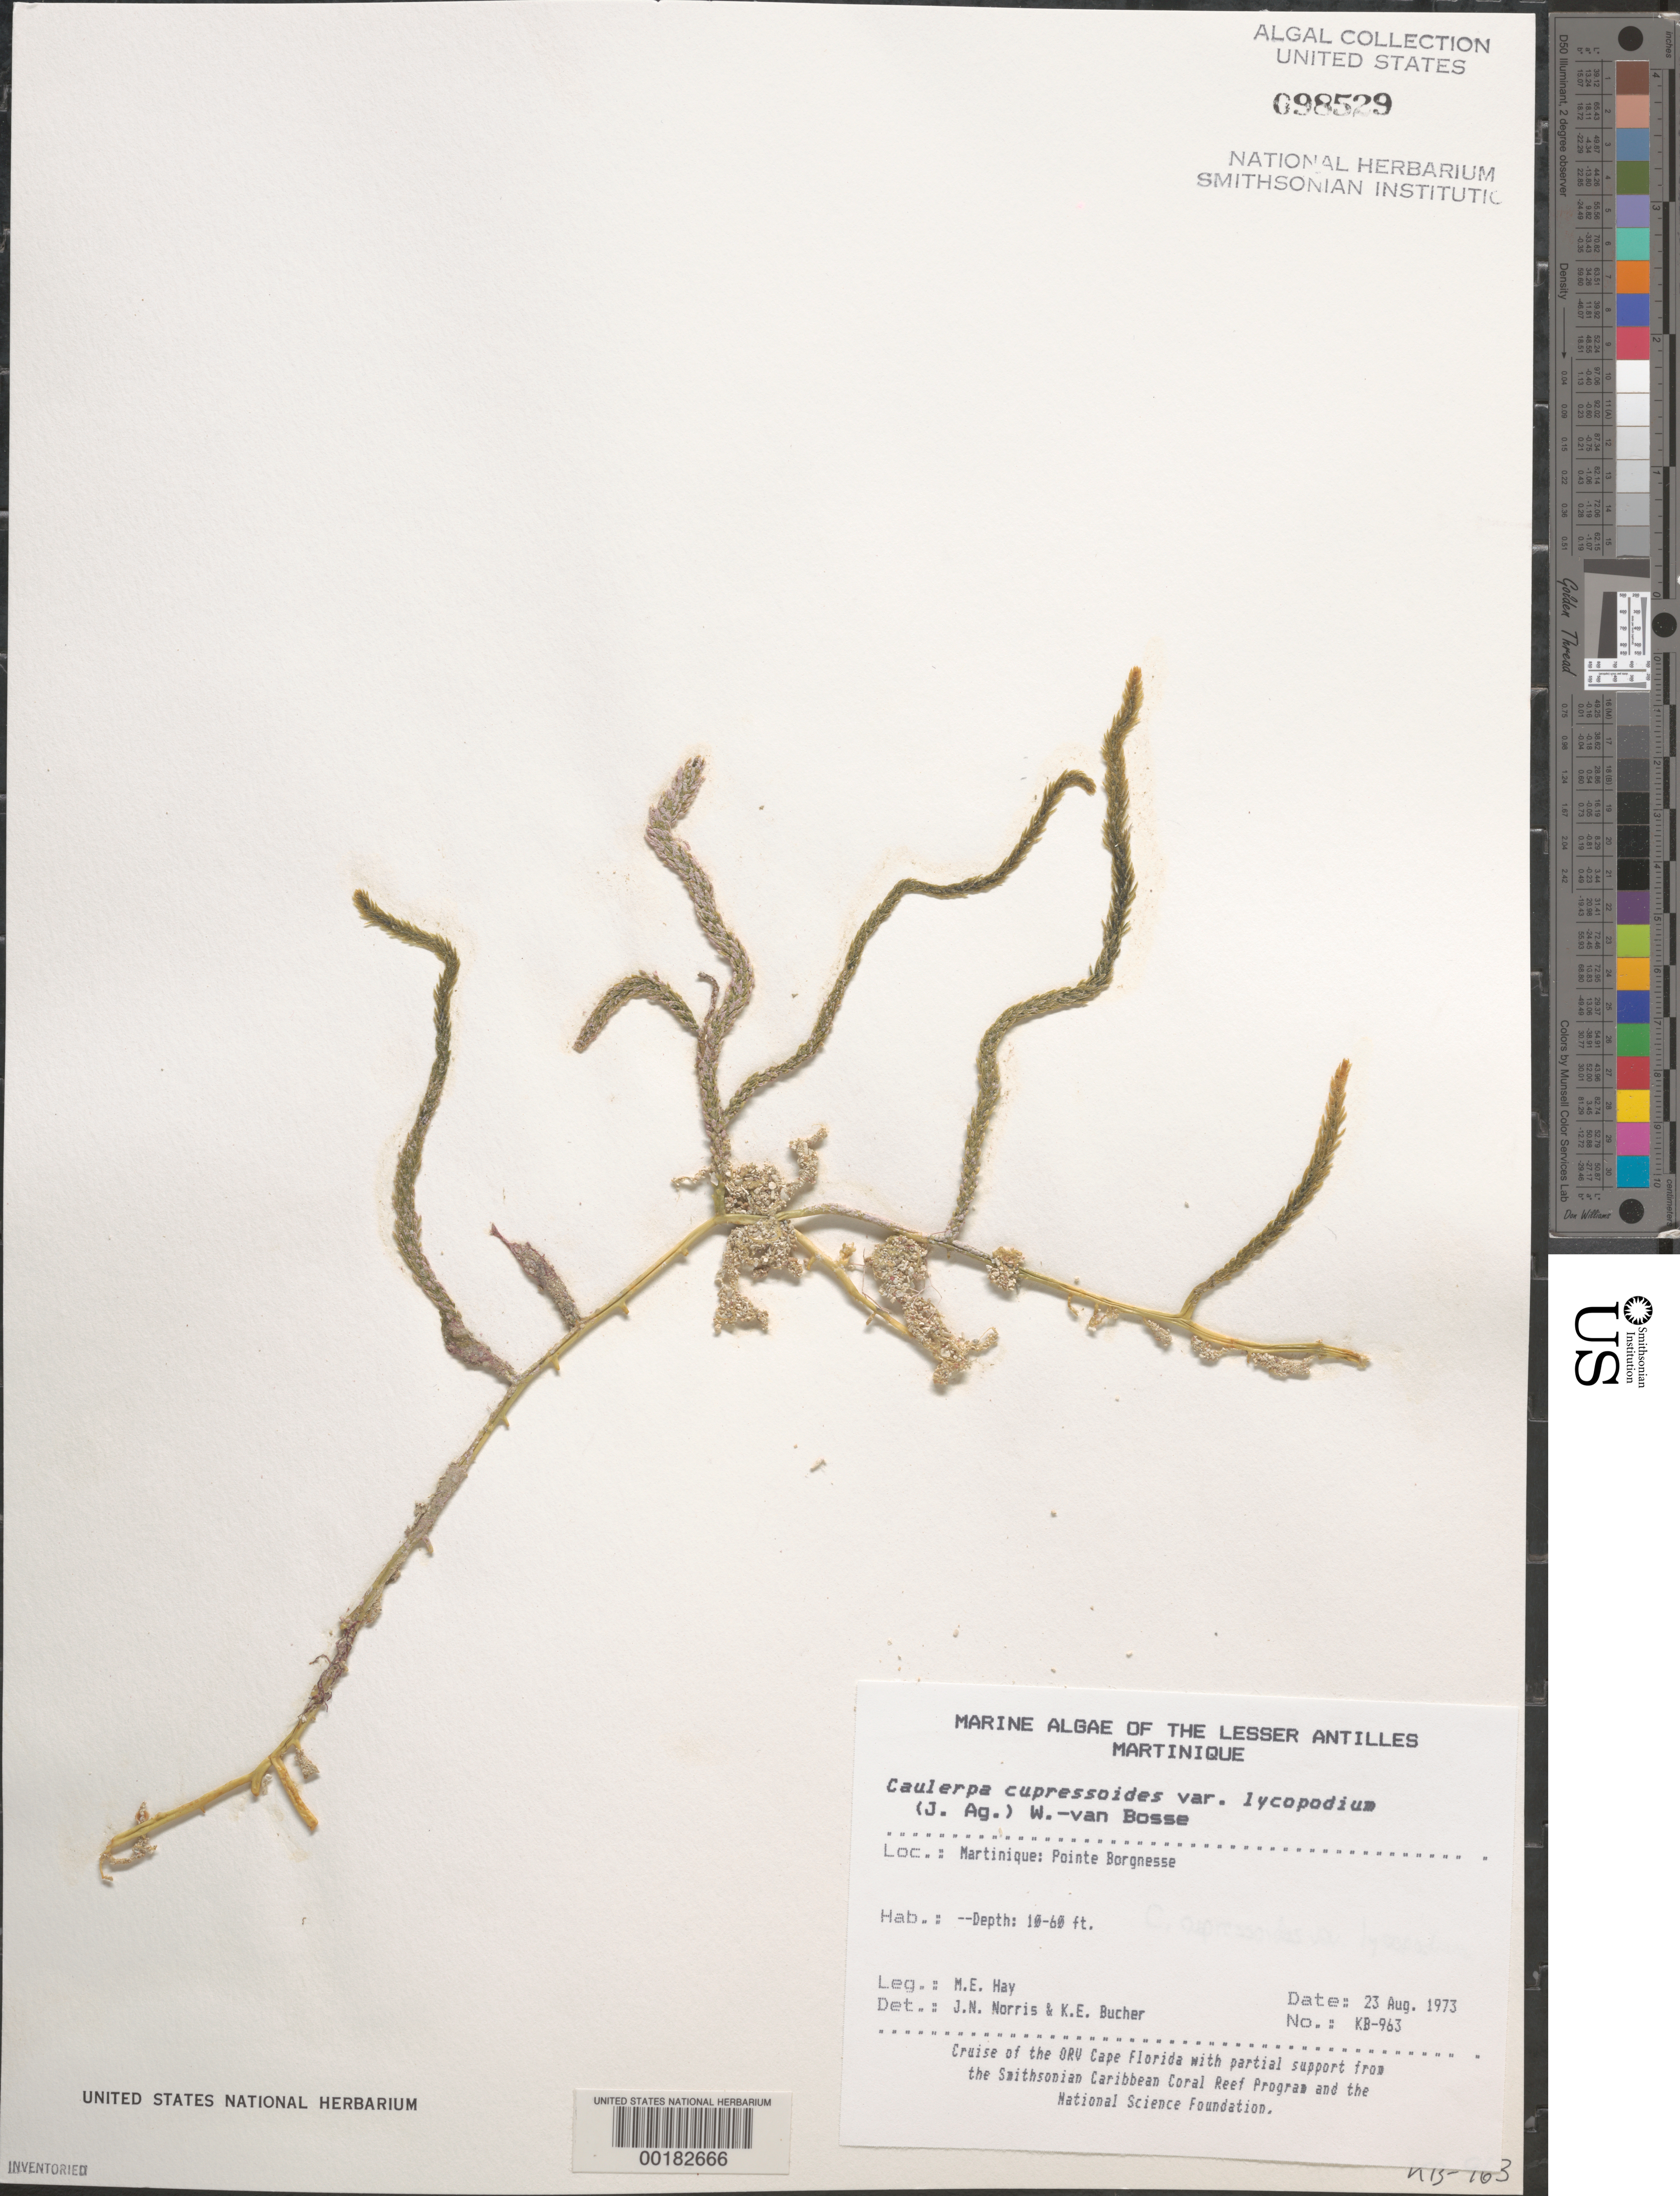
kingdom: Plantae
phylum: Chlorophyta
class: Ulvophyceae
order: Bryopsidales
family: Caulerpaceae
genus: Caulerpa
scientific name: Caulerpa cupressoides var. lycopodium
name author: Weber Bosse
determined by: Norris, J. N.; Bucher, K. E.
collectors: M. E. Hay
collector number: KB-963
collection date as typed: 23 Aug 1985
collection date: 1985-08-23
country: Martinique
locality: Pointe Borgnesse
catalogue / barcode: US 98529